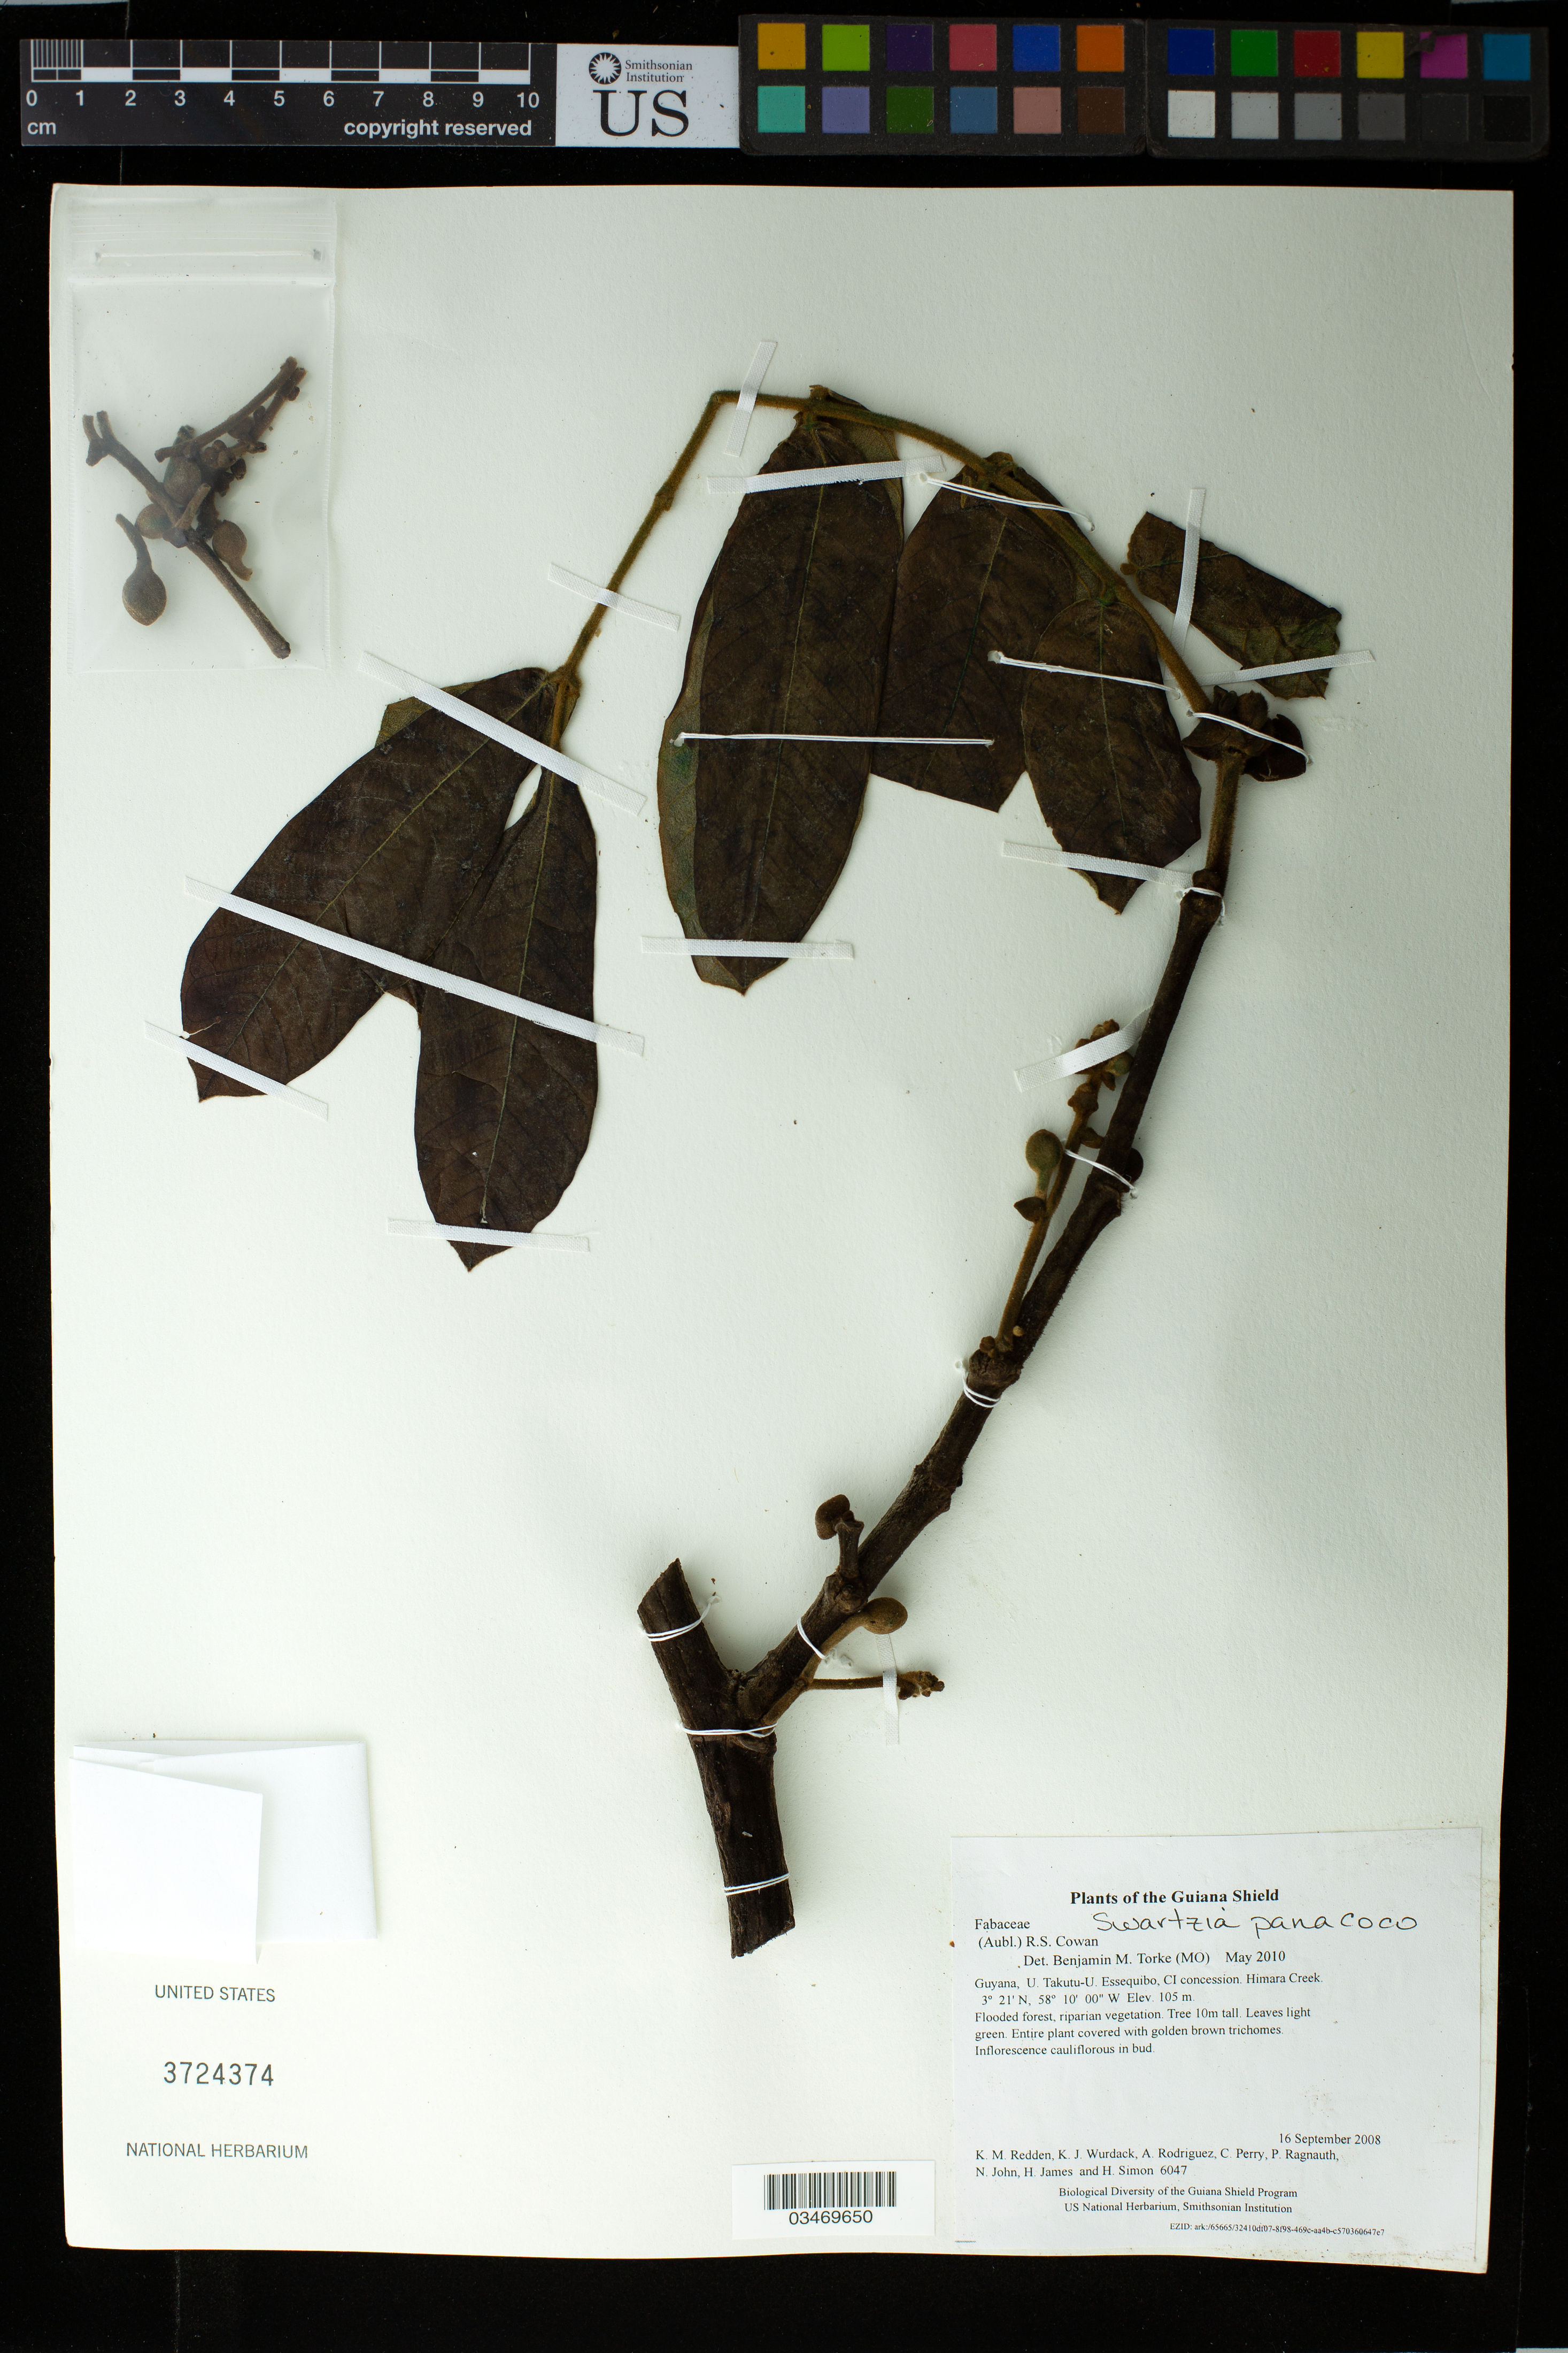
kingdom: Plantae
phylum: Tracheophyta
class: Magnoliopsida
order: Fabales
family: Fabaceae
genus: Swartzia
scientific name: Swartzia panacoco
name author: (Aubl.) R.S. Cowan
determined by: Torke, B. M., (MO)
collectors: K. M. Redden, K. Wurdack, A. Rodriguez, C. Perry, P. Ragnauth, N. John, H. James & H. Simon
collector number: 6047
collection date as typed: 16 September 2008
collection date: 2008-09-16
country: Guyana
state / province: U. Takutu-U. Essequibo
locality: CI concession. Himara Creek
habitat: Flooded forest, riparian vegetation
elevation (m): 105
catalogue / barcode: US 3724374